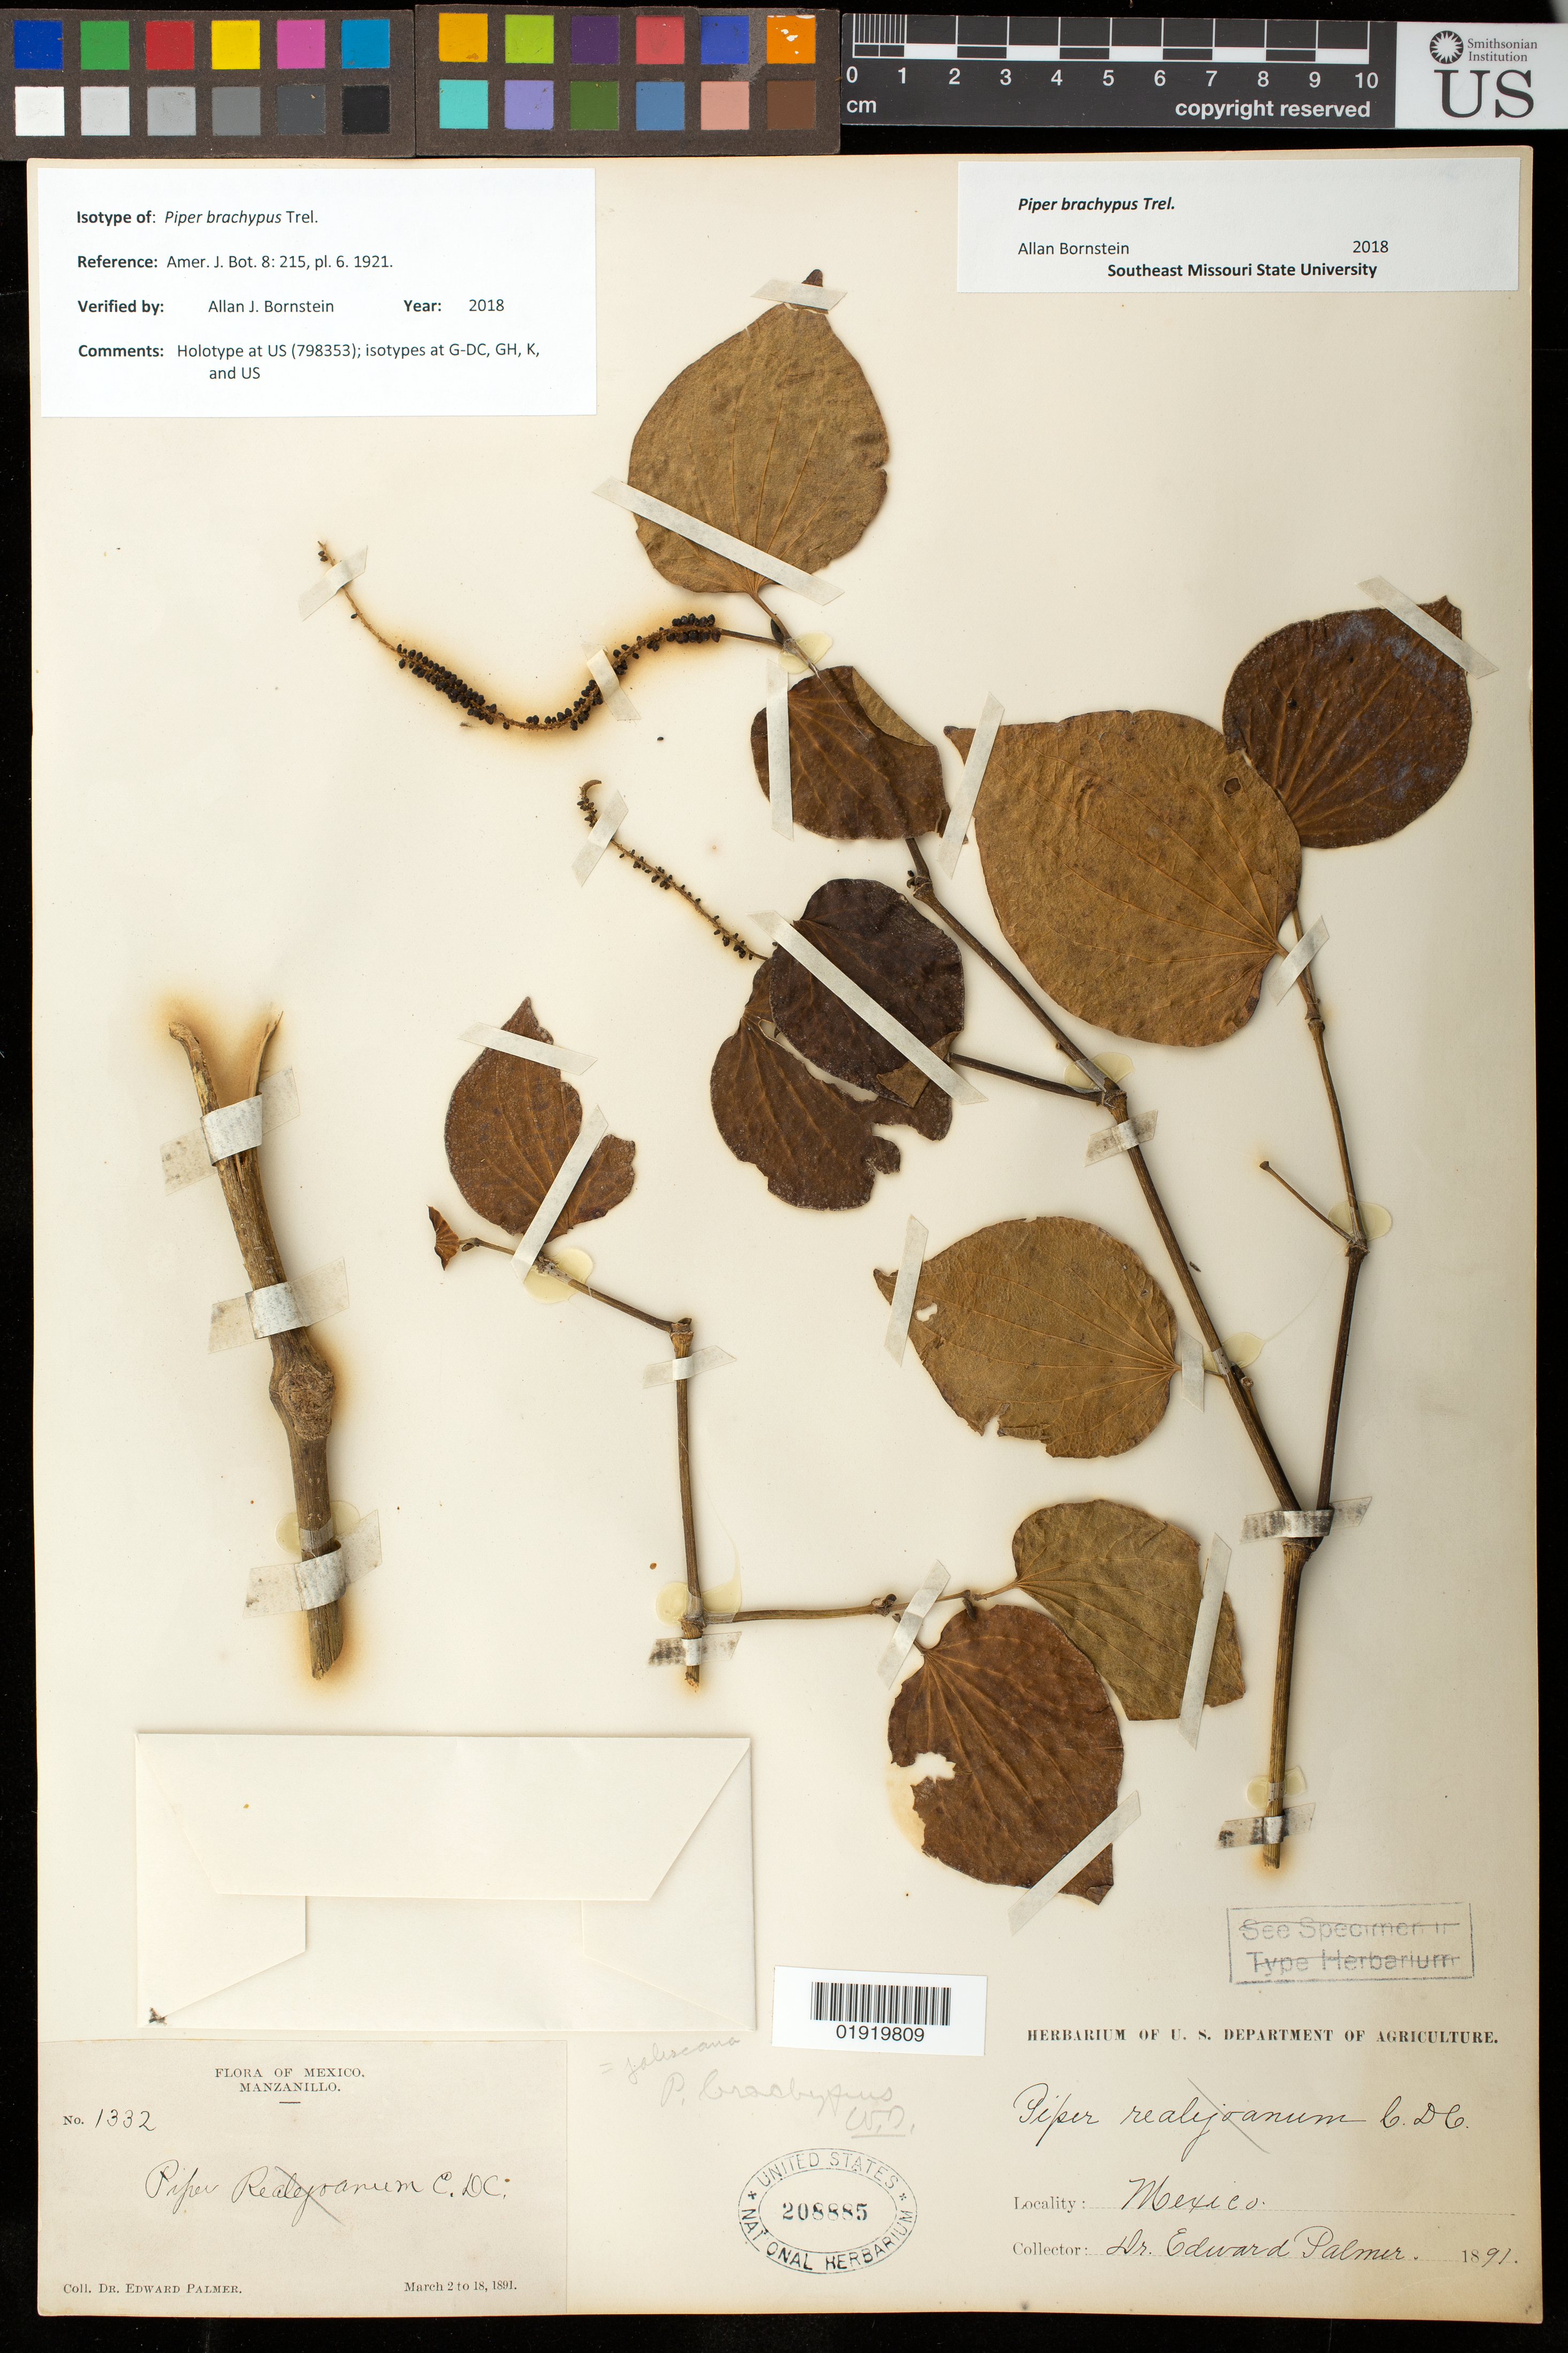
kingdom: Plantae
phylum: Tracheophyta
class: Magnoliopsida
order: Piperales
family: Piperaceae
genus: Piper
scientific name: Piper brachypus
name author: Trel.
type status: Isotype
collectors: E. Palmer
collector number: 1332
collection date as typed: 02 Mar 1891 to 18 Mar 1891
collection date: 1891-03-02/1891-03-18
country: Mexico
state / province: Colima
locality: Manzanillo.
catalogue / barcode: US 208885